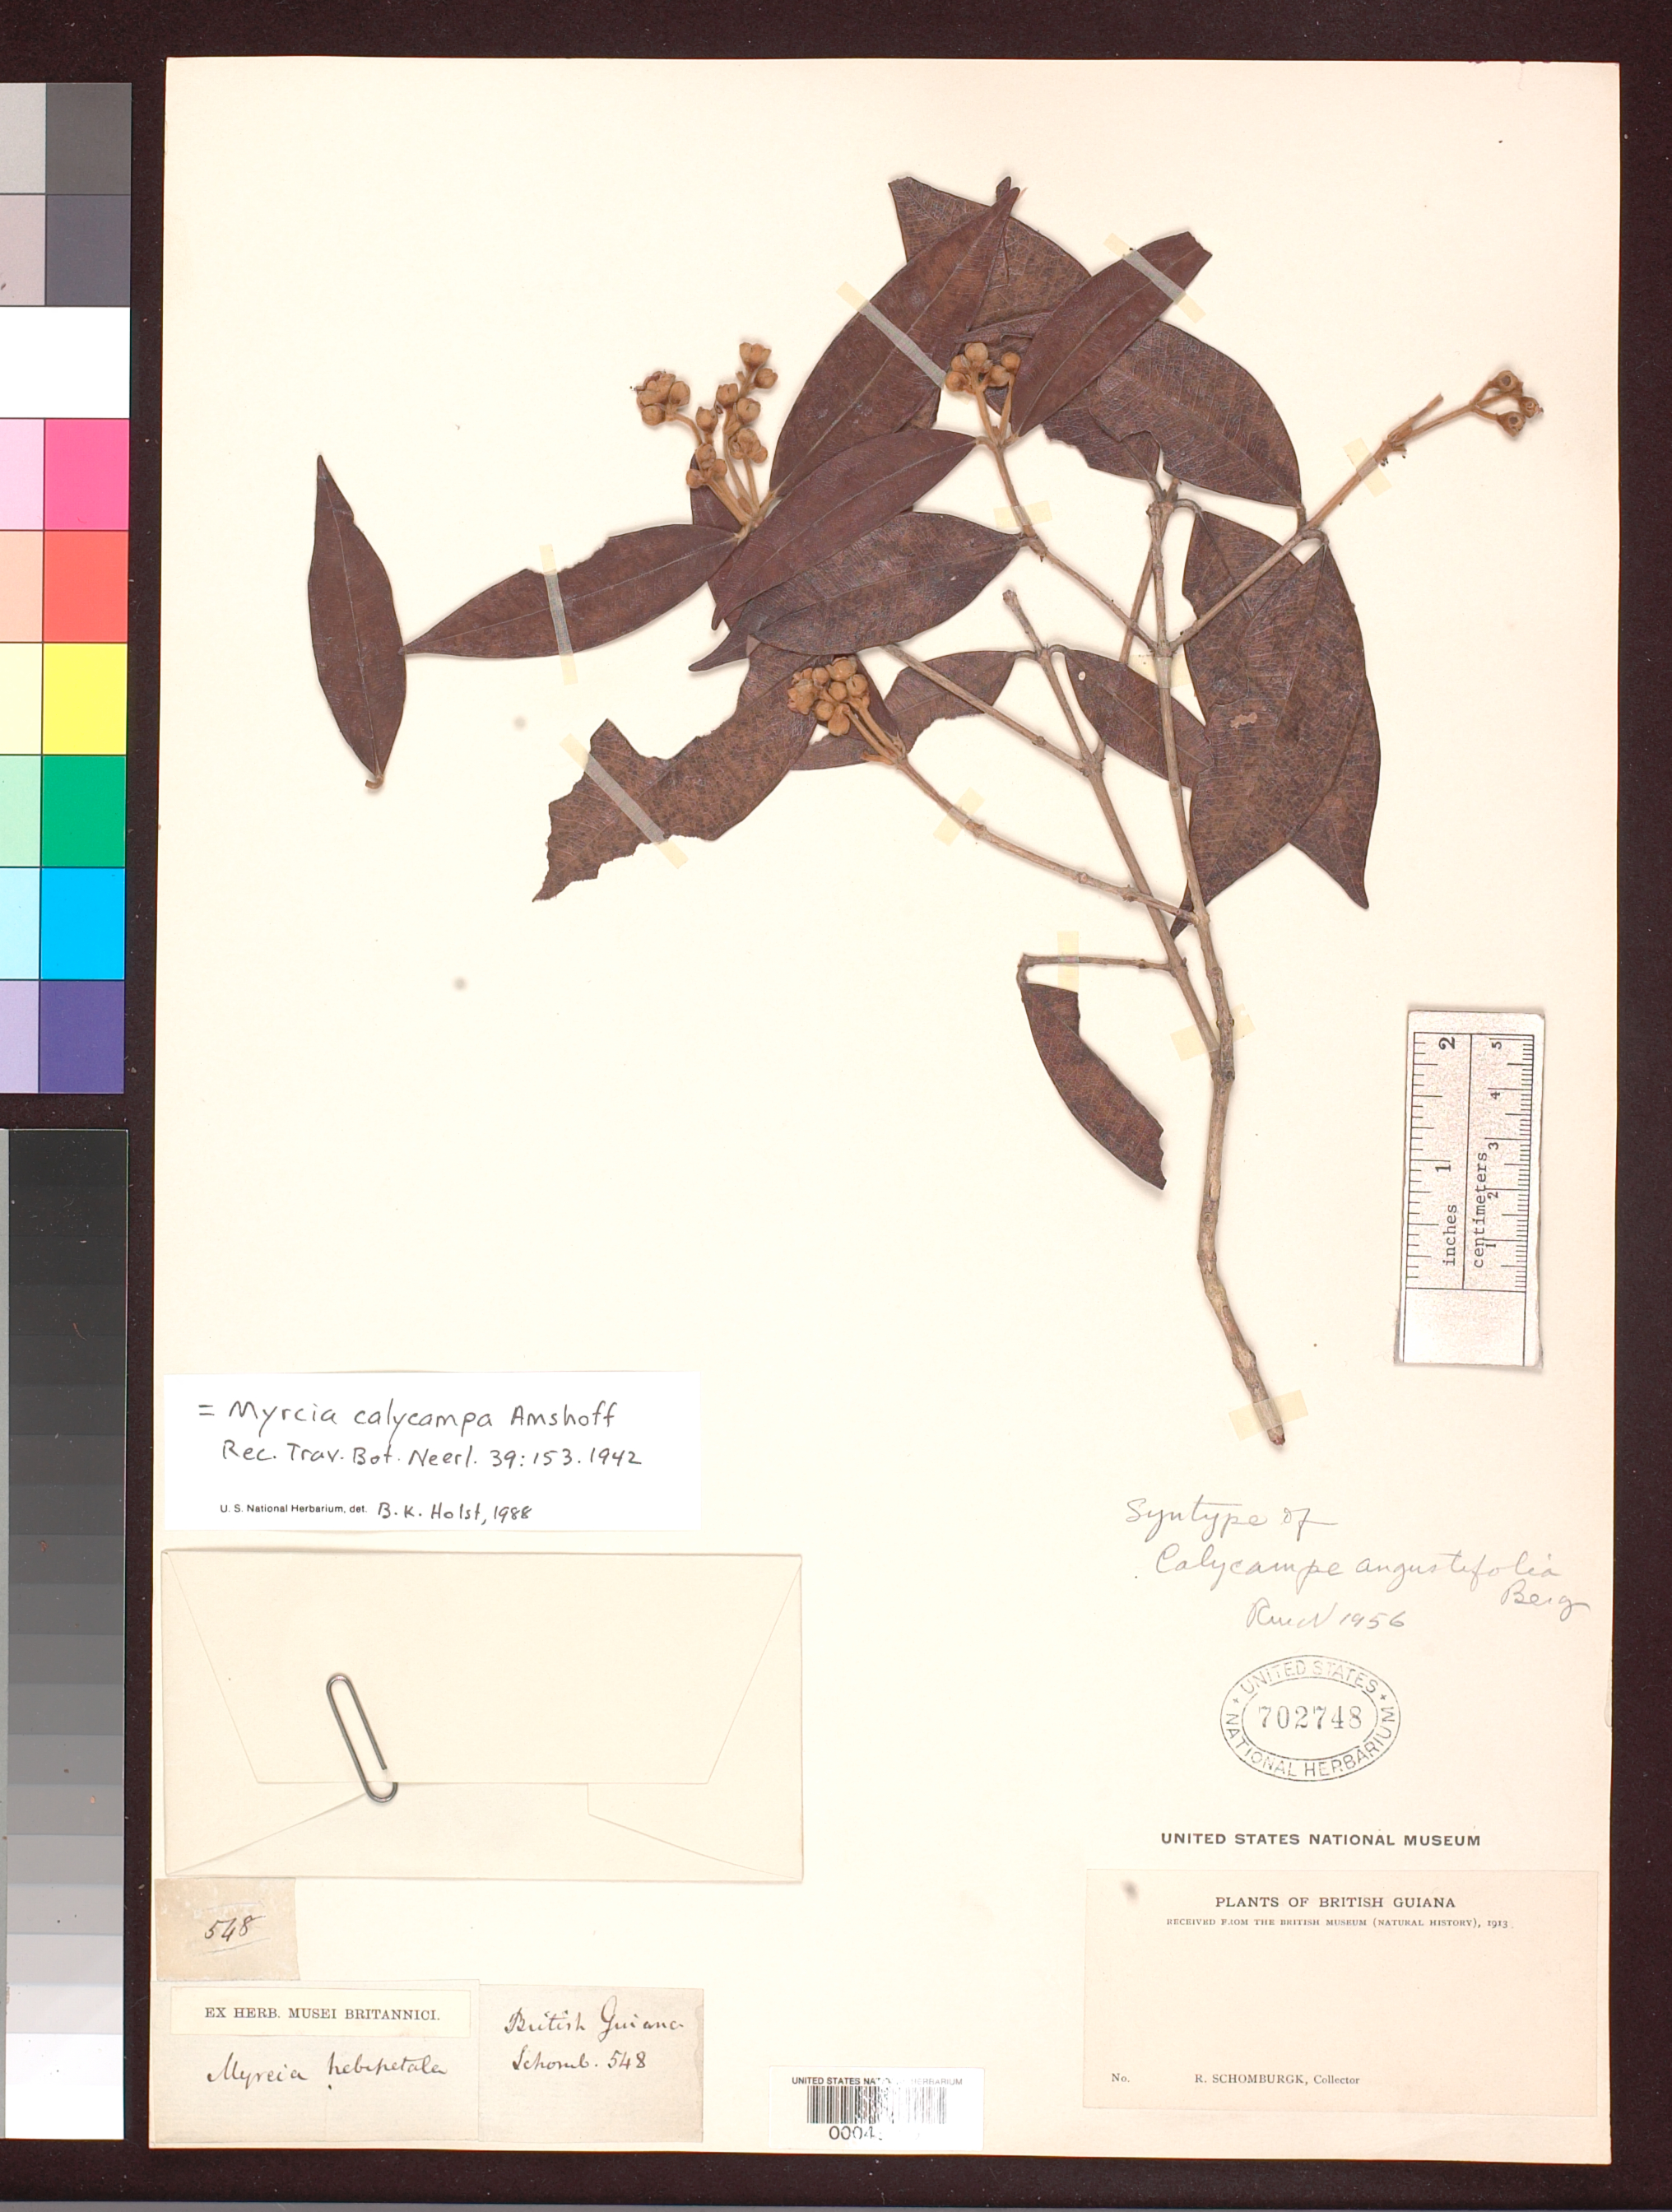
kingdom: Plantae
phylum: Tracheophyta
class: Magnoliopsida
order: Myrtales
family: Myrtaceae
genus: Calycampe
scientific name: Calycampe angustifolia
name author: O. Berg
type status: Syntype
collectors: M. R. Schomburgk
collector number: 548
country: Guyana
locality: British Guiana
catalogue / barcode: US 702748